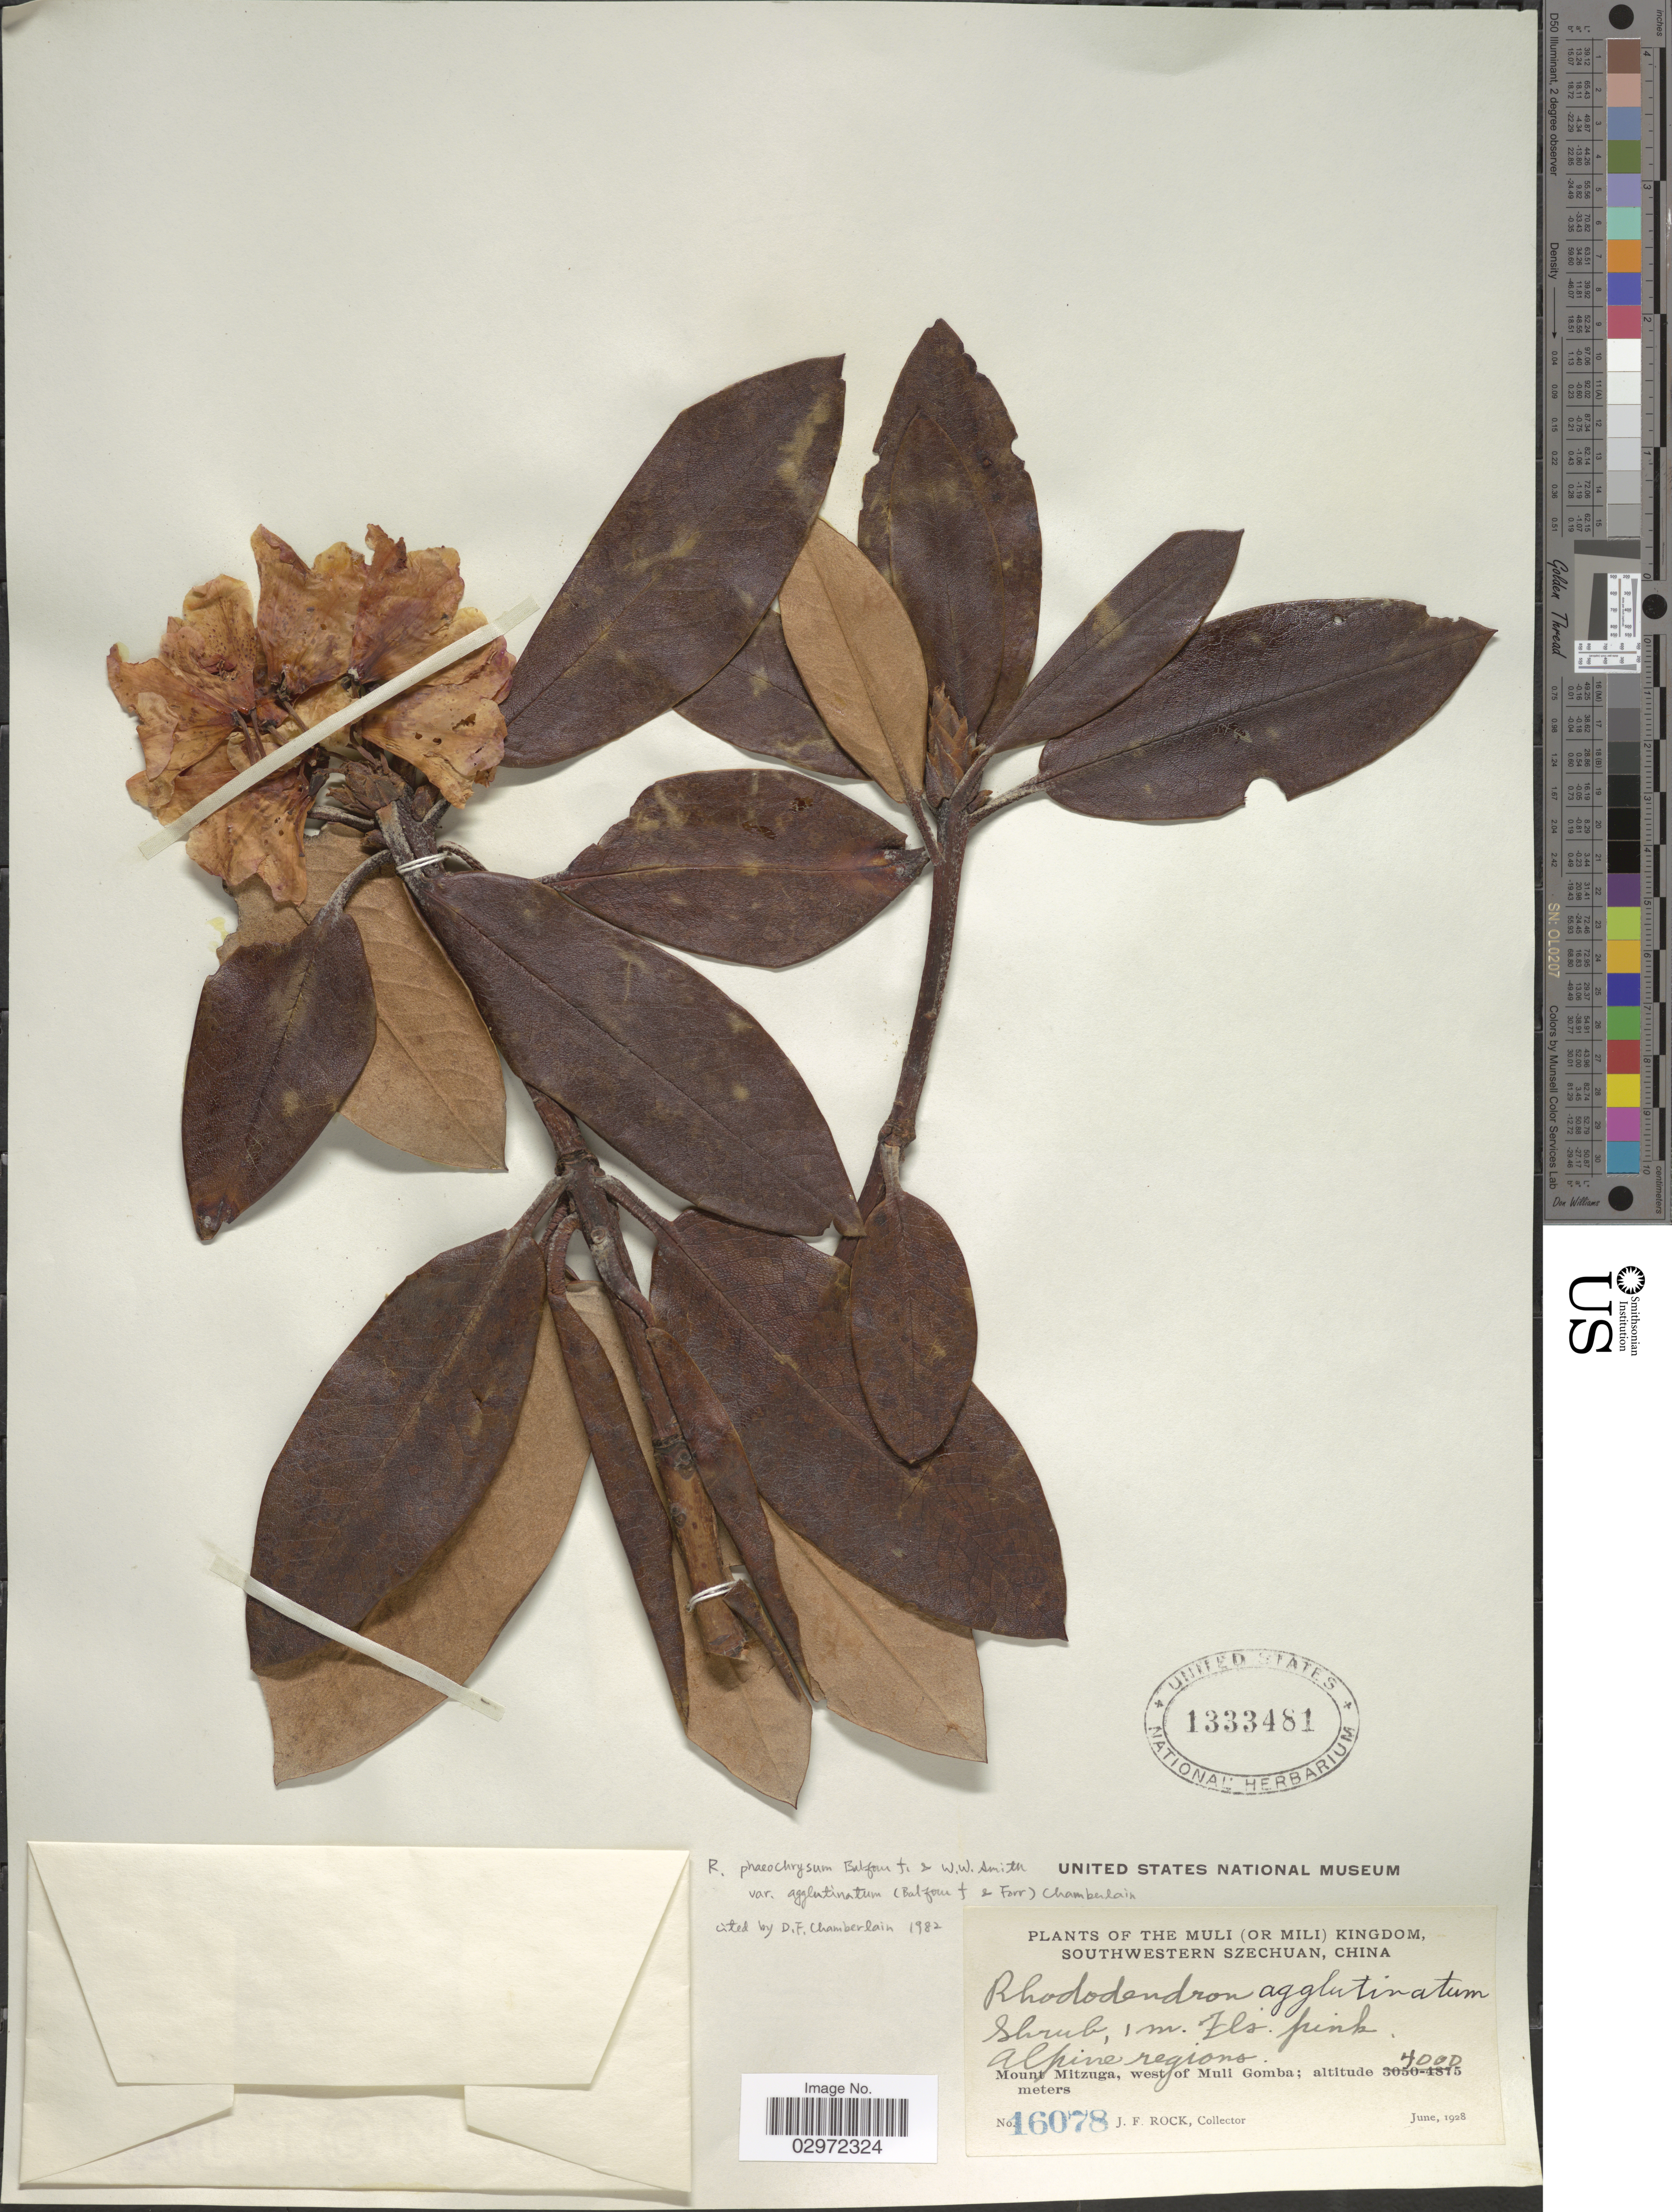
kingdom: Plantae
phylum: Tracheophyta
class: Magnoliopsida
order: Ericales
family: Ericaceae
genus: Rhododendron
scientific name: Rhododendron phaeochrysum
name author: Balf. f. & W.W. Sm.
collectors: J. Rock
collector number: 16078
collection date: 1928-06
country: China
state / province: Sichuan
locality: The Muli (or Mili) Kingdom, Southwestern Szechuan, Alpine regions. Mount Mitzuga, west of Muli Gomba.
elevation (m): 4000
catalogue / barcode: US 1333481